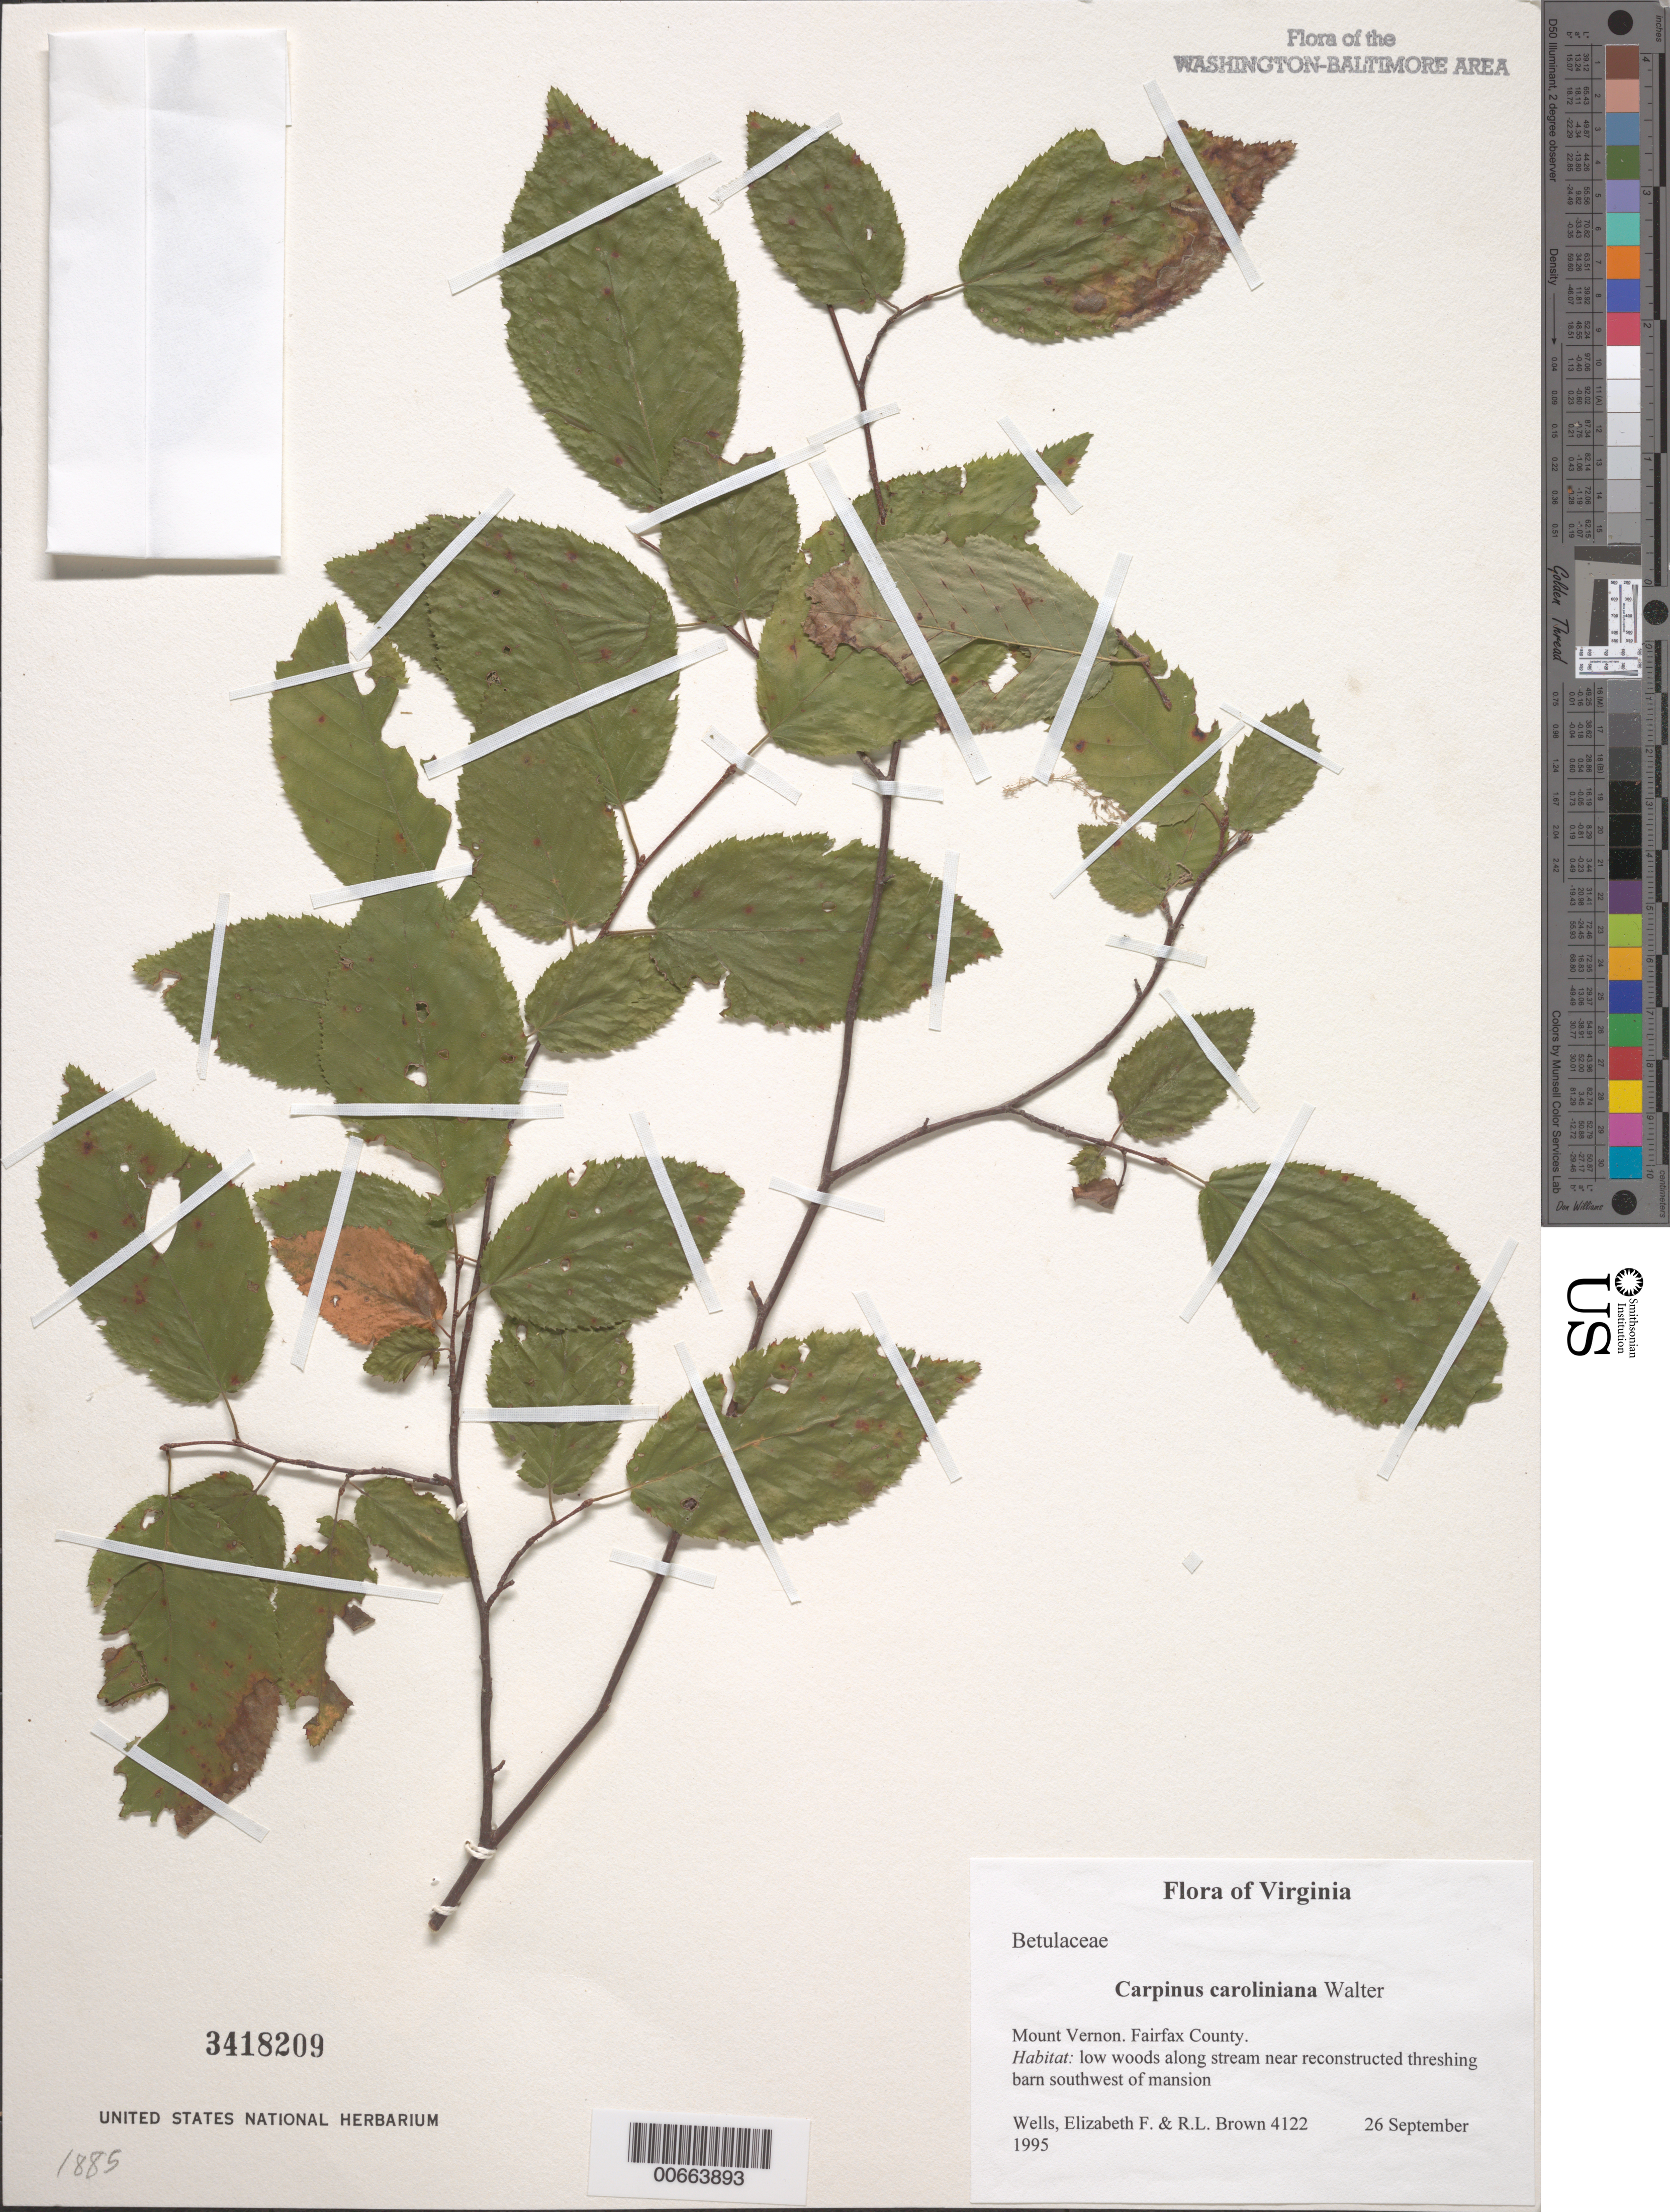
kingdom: Plantae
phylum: Tracheophyta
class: Magnoliopsida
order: Fagales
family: Betulaceae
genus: Carpinus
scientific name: Carpinus caroliniana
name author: Walter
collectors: E. F. Wells & R. L. Brown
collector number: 4122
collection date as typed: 26 Sep 1995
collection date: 1995-09-26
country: United States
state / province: Virginia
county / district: Fairfax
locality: Mount Vernon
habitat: low woods along stream near reconstructed threshing barn southwest of mansion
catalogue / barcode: US 3418209